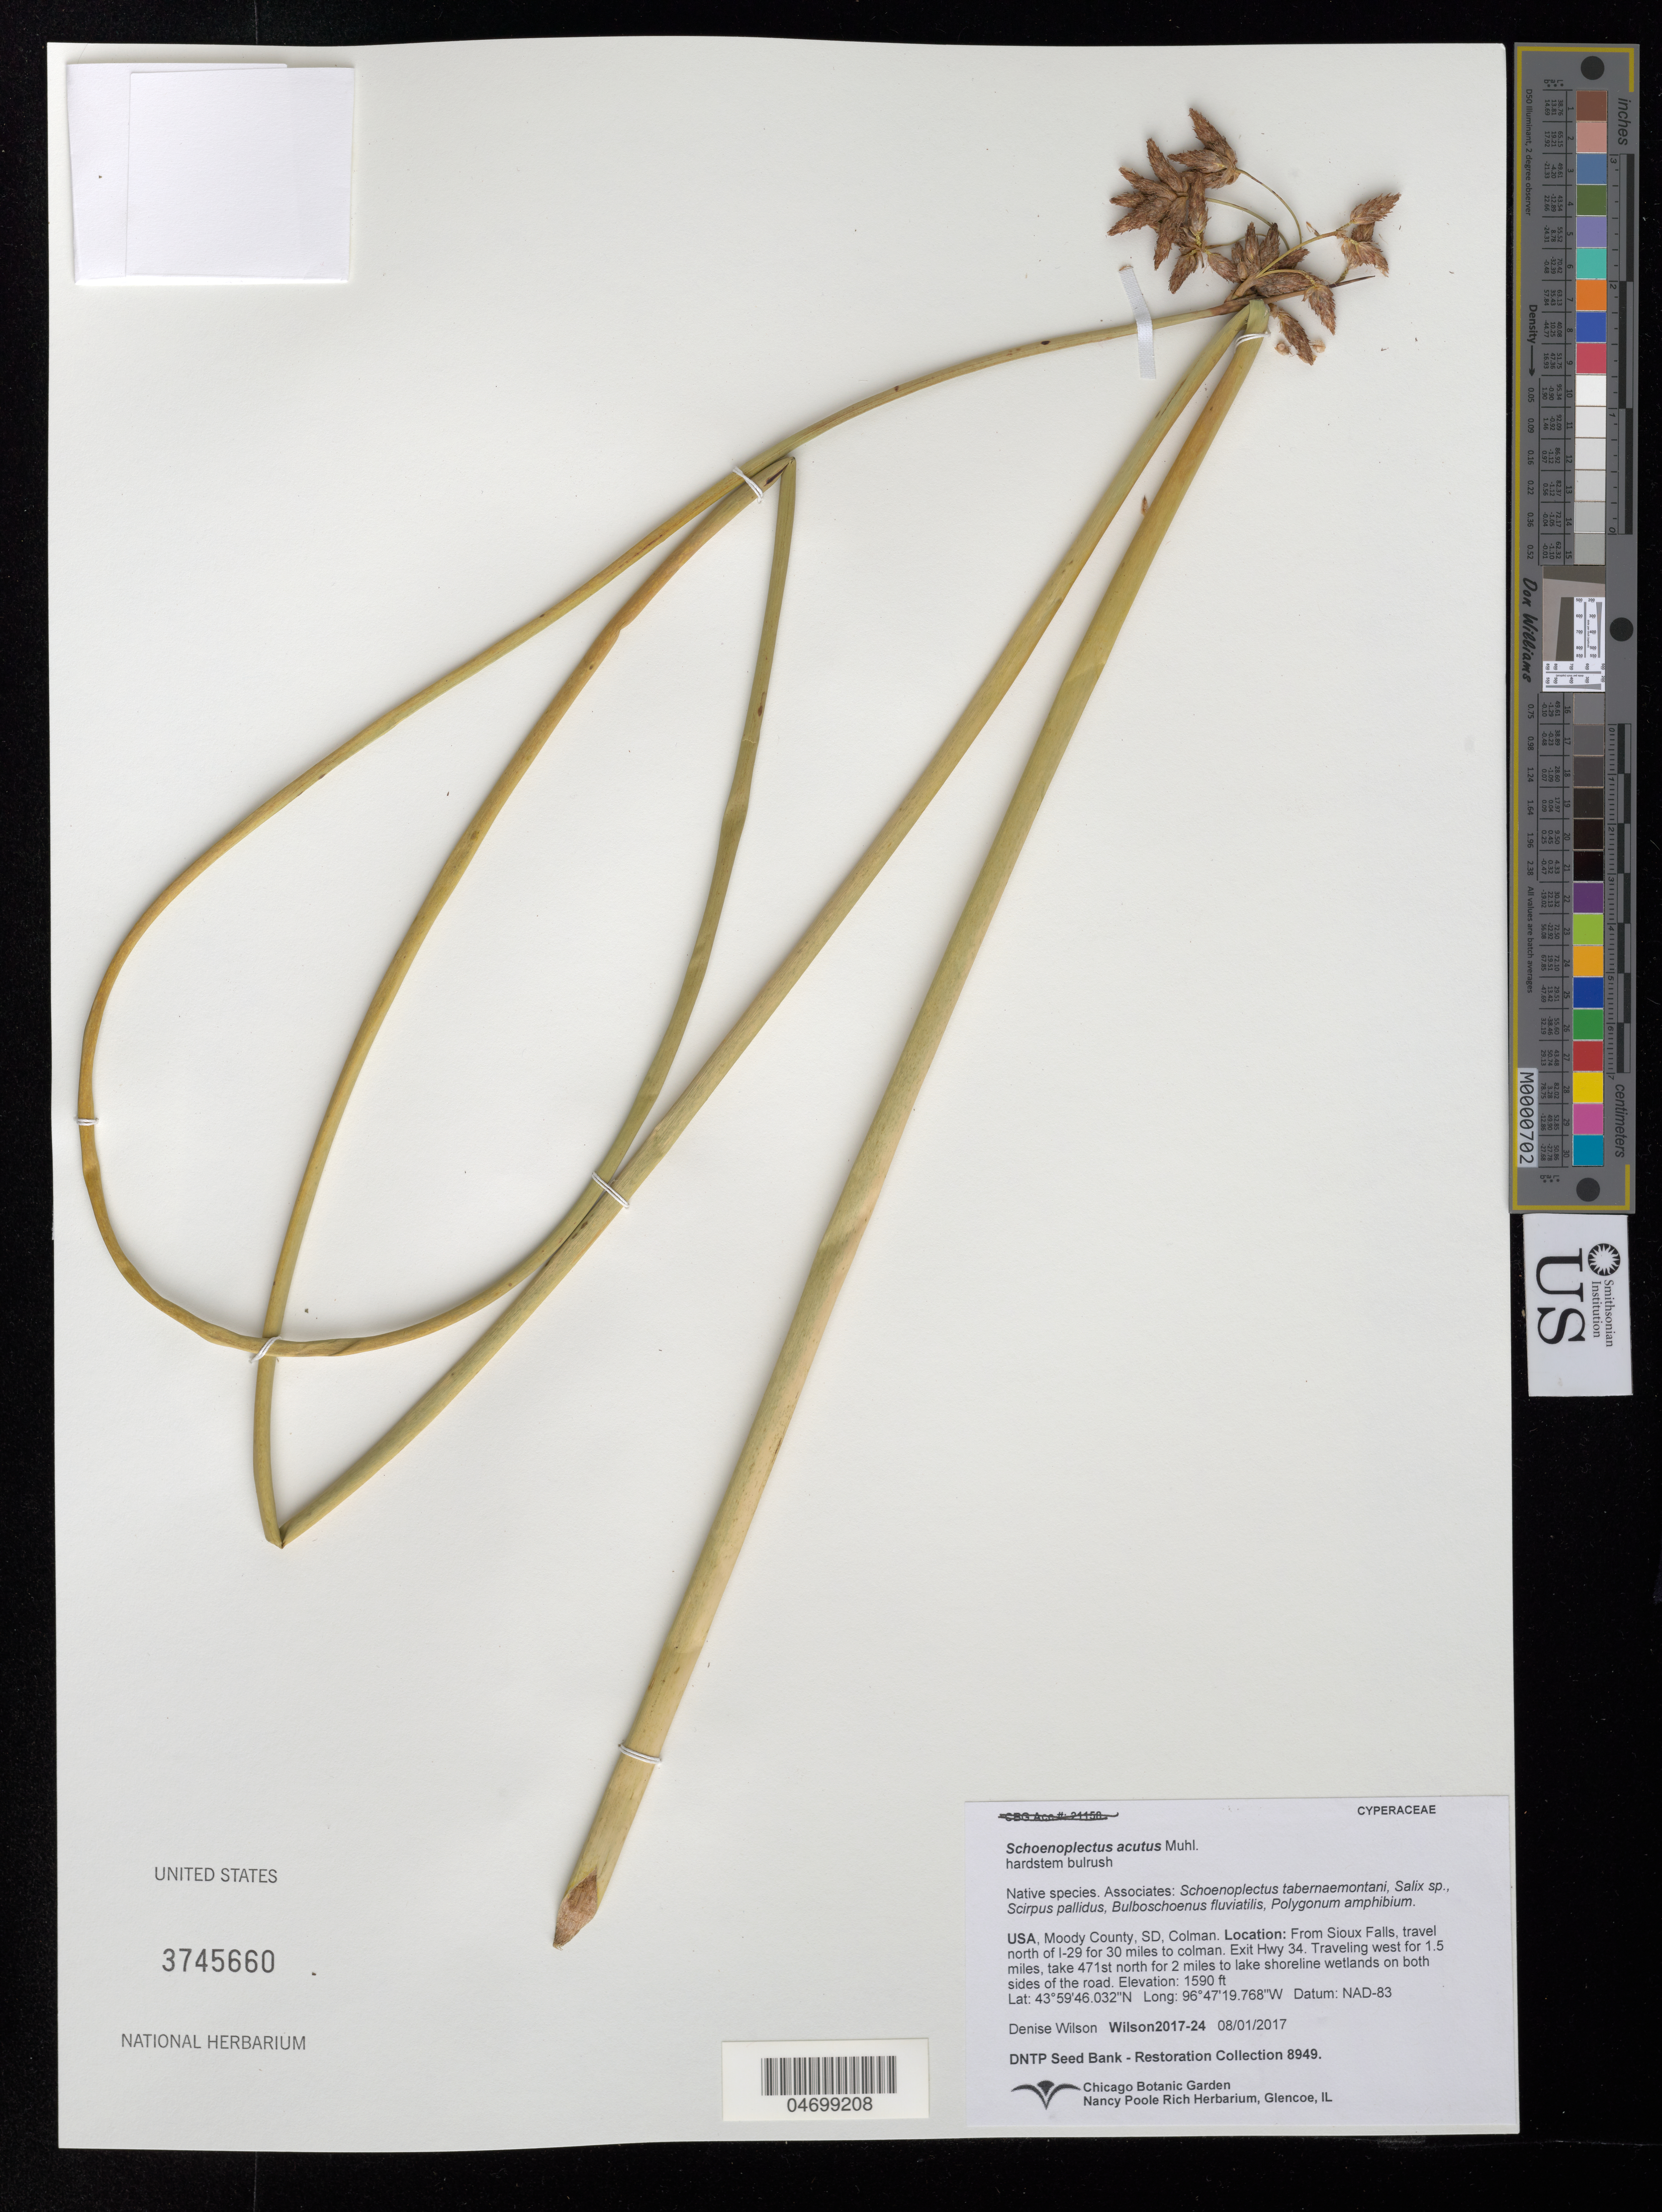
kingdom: Plantae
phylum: Tracheophyta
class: Liliopsida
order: Poales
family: Cyperaceae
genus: Schoenoplectus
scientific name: Schoenoplectus acutus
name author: (Muhl. ex Bigelow) Á. Löve & D. Löve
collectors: D. Wilson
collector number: Wilson2017-24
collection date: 2017-08-01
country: United States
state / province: South Dakota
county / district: Moody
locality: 2 mi on 471 to lake shoreline wetlands on both sides of the road.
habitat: With Salix sp., Scirpus pallidus, Polygonum amphibium, etc.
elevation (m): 485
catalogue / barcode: US 3745660